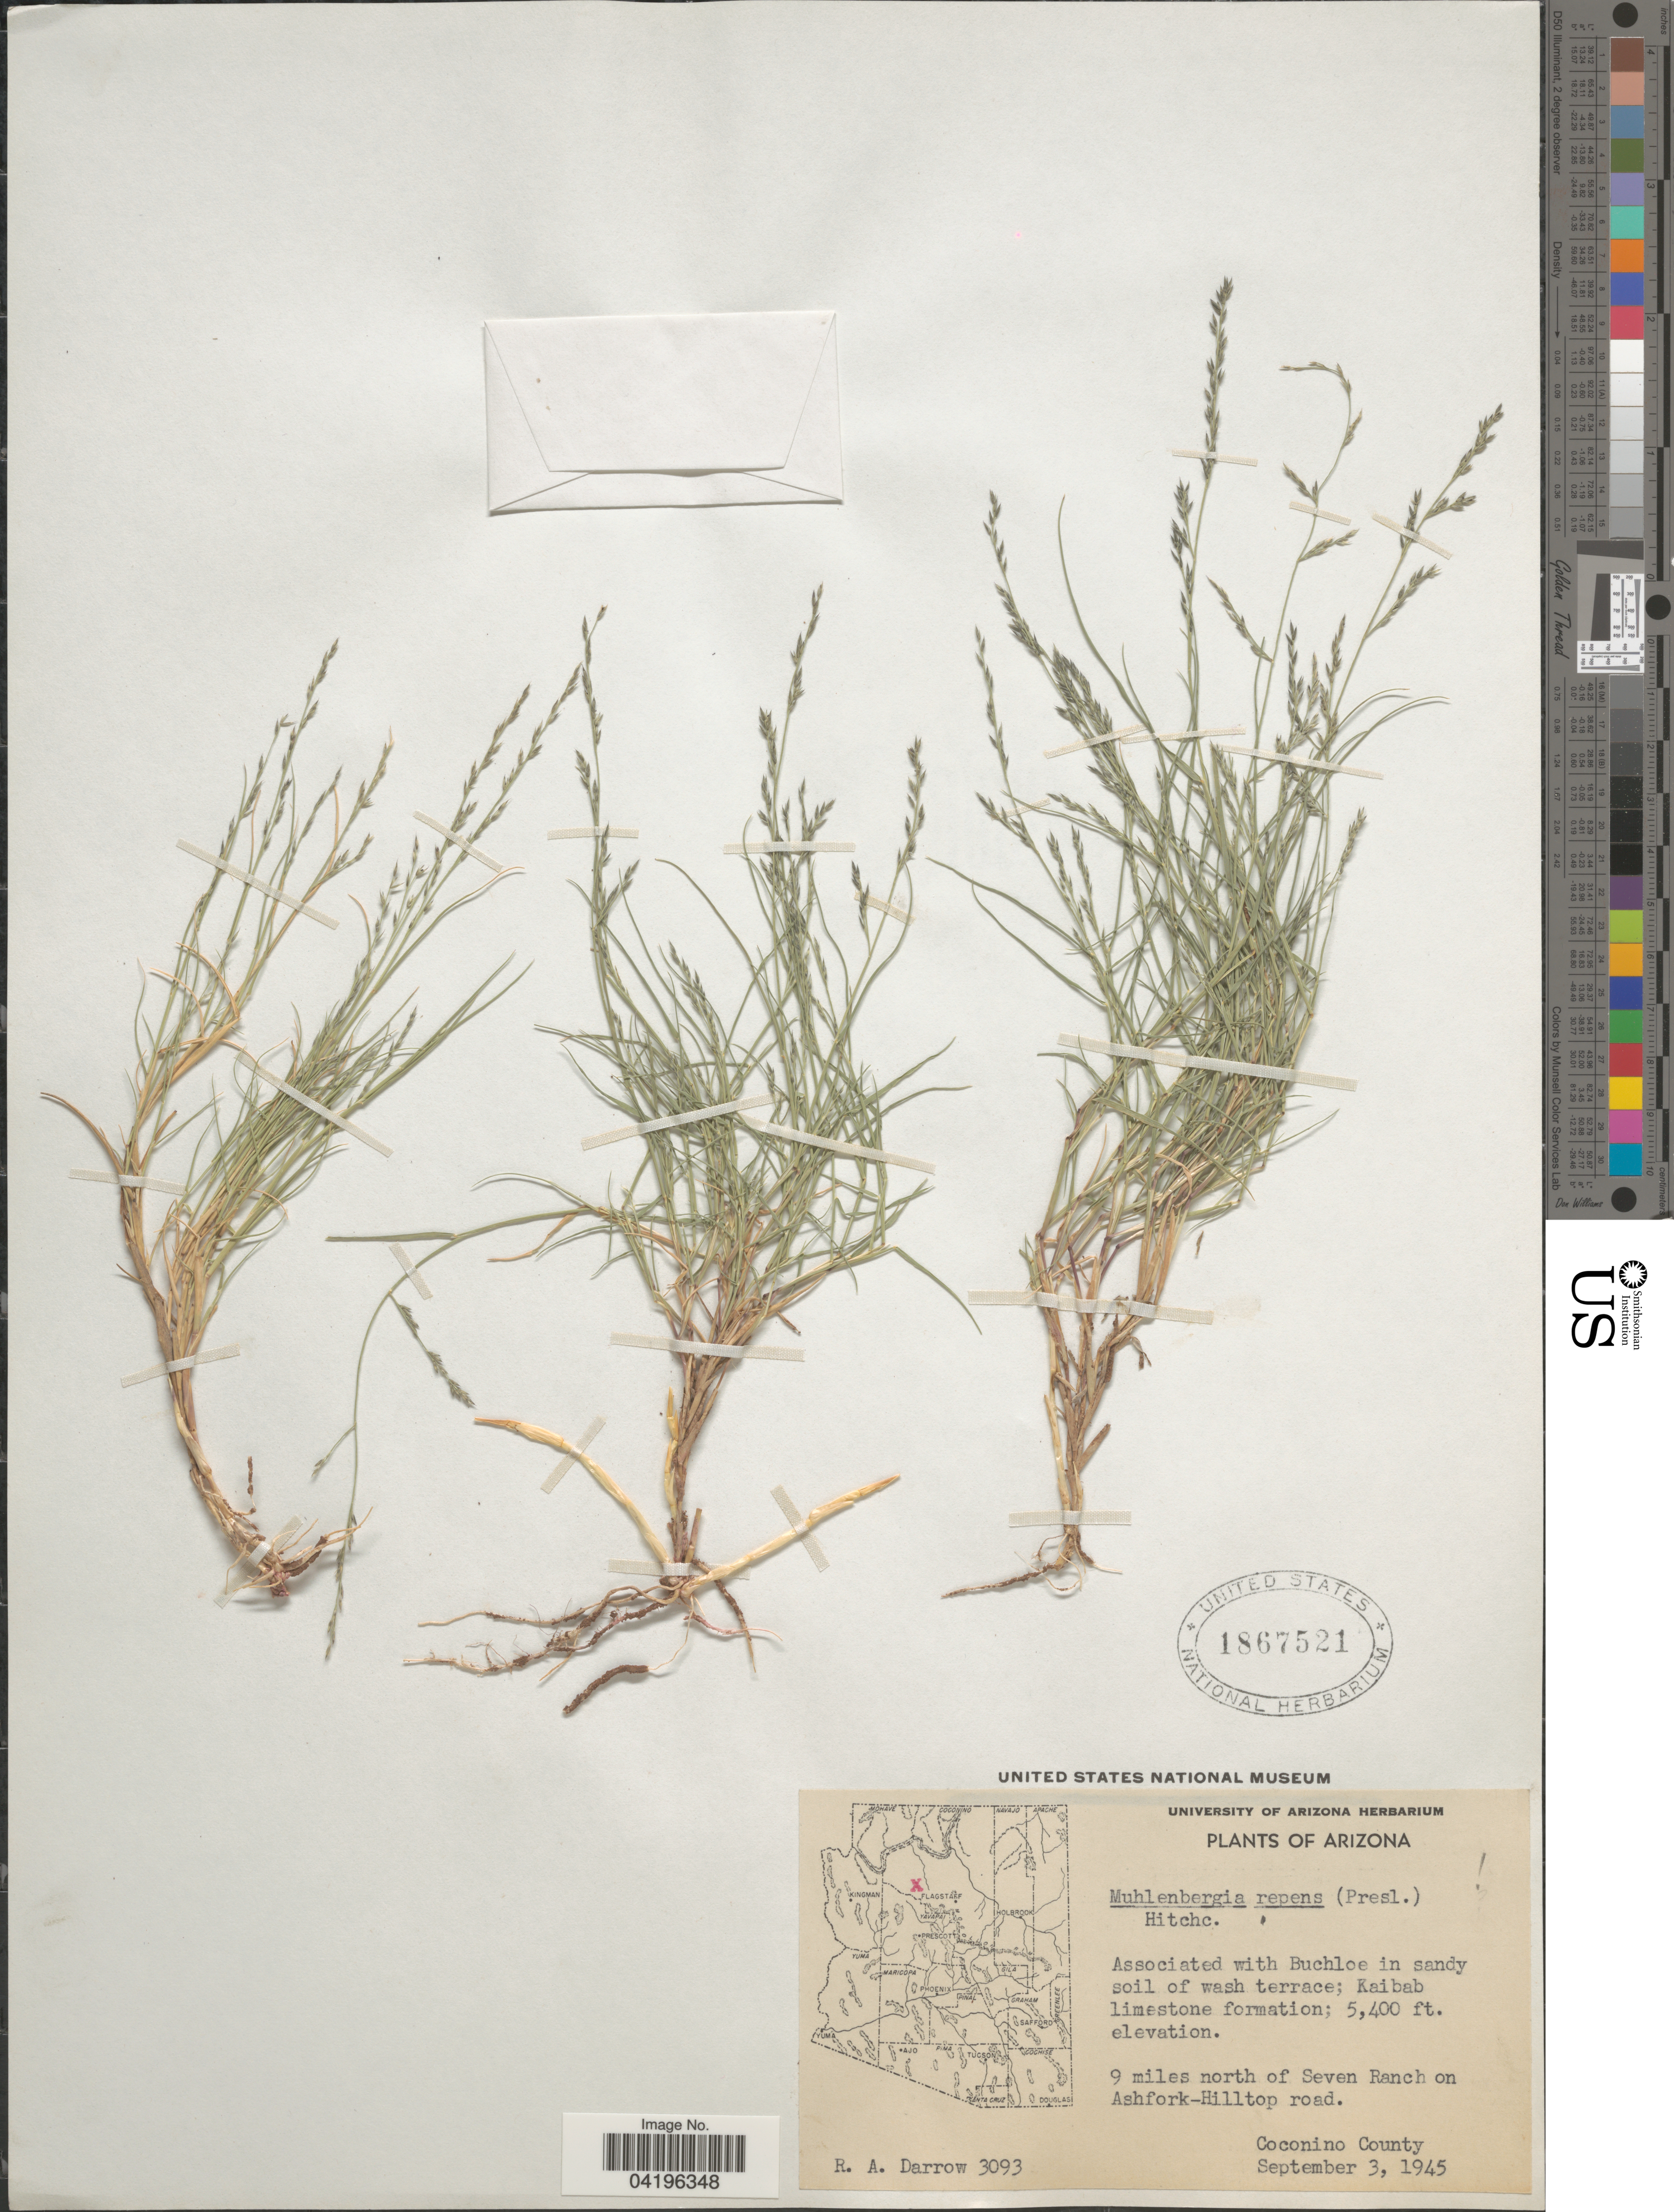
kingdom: Plantae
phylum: Tracheophyta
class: Liliopsida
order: Poales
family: Poaceae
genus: Muhlenbergia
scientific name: Muhlenbergia repens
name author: (J. Presl) Hitchc.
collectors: R. A. Darrow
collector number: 3093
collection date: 1945-09-03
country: United States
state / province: Arizona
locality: Kaibab limestone formation. 9 miles north of Seven Ranch on Ashfork-Hilltop road. Coconino County.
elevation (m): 1646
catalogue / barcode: US 1867521